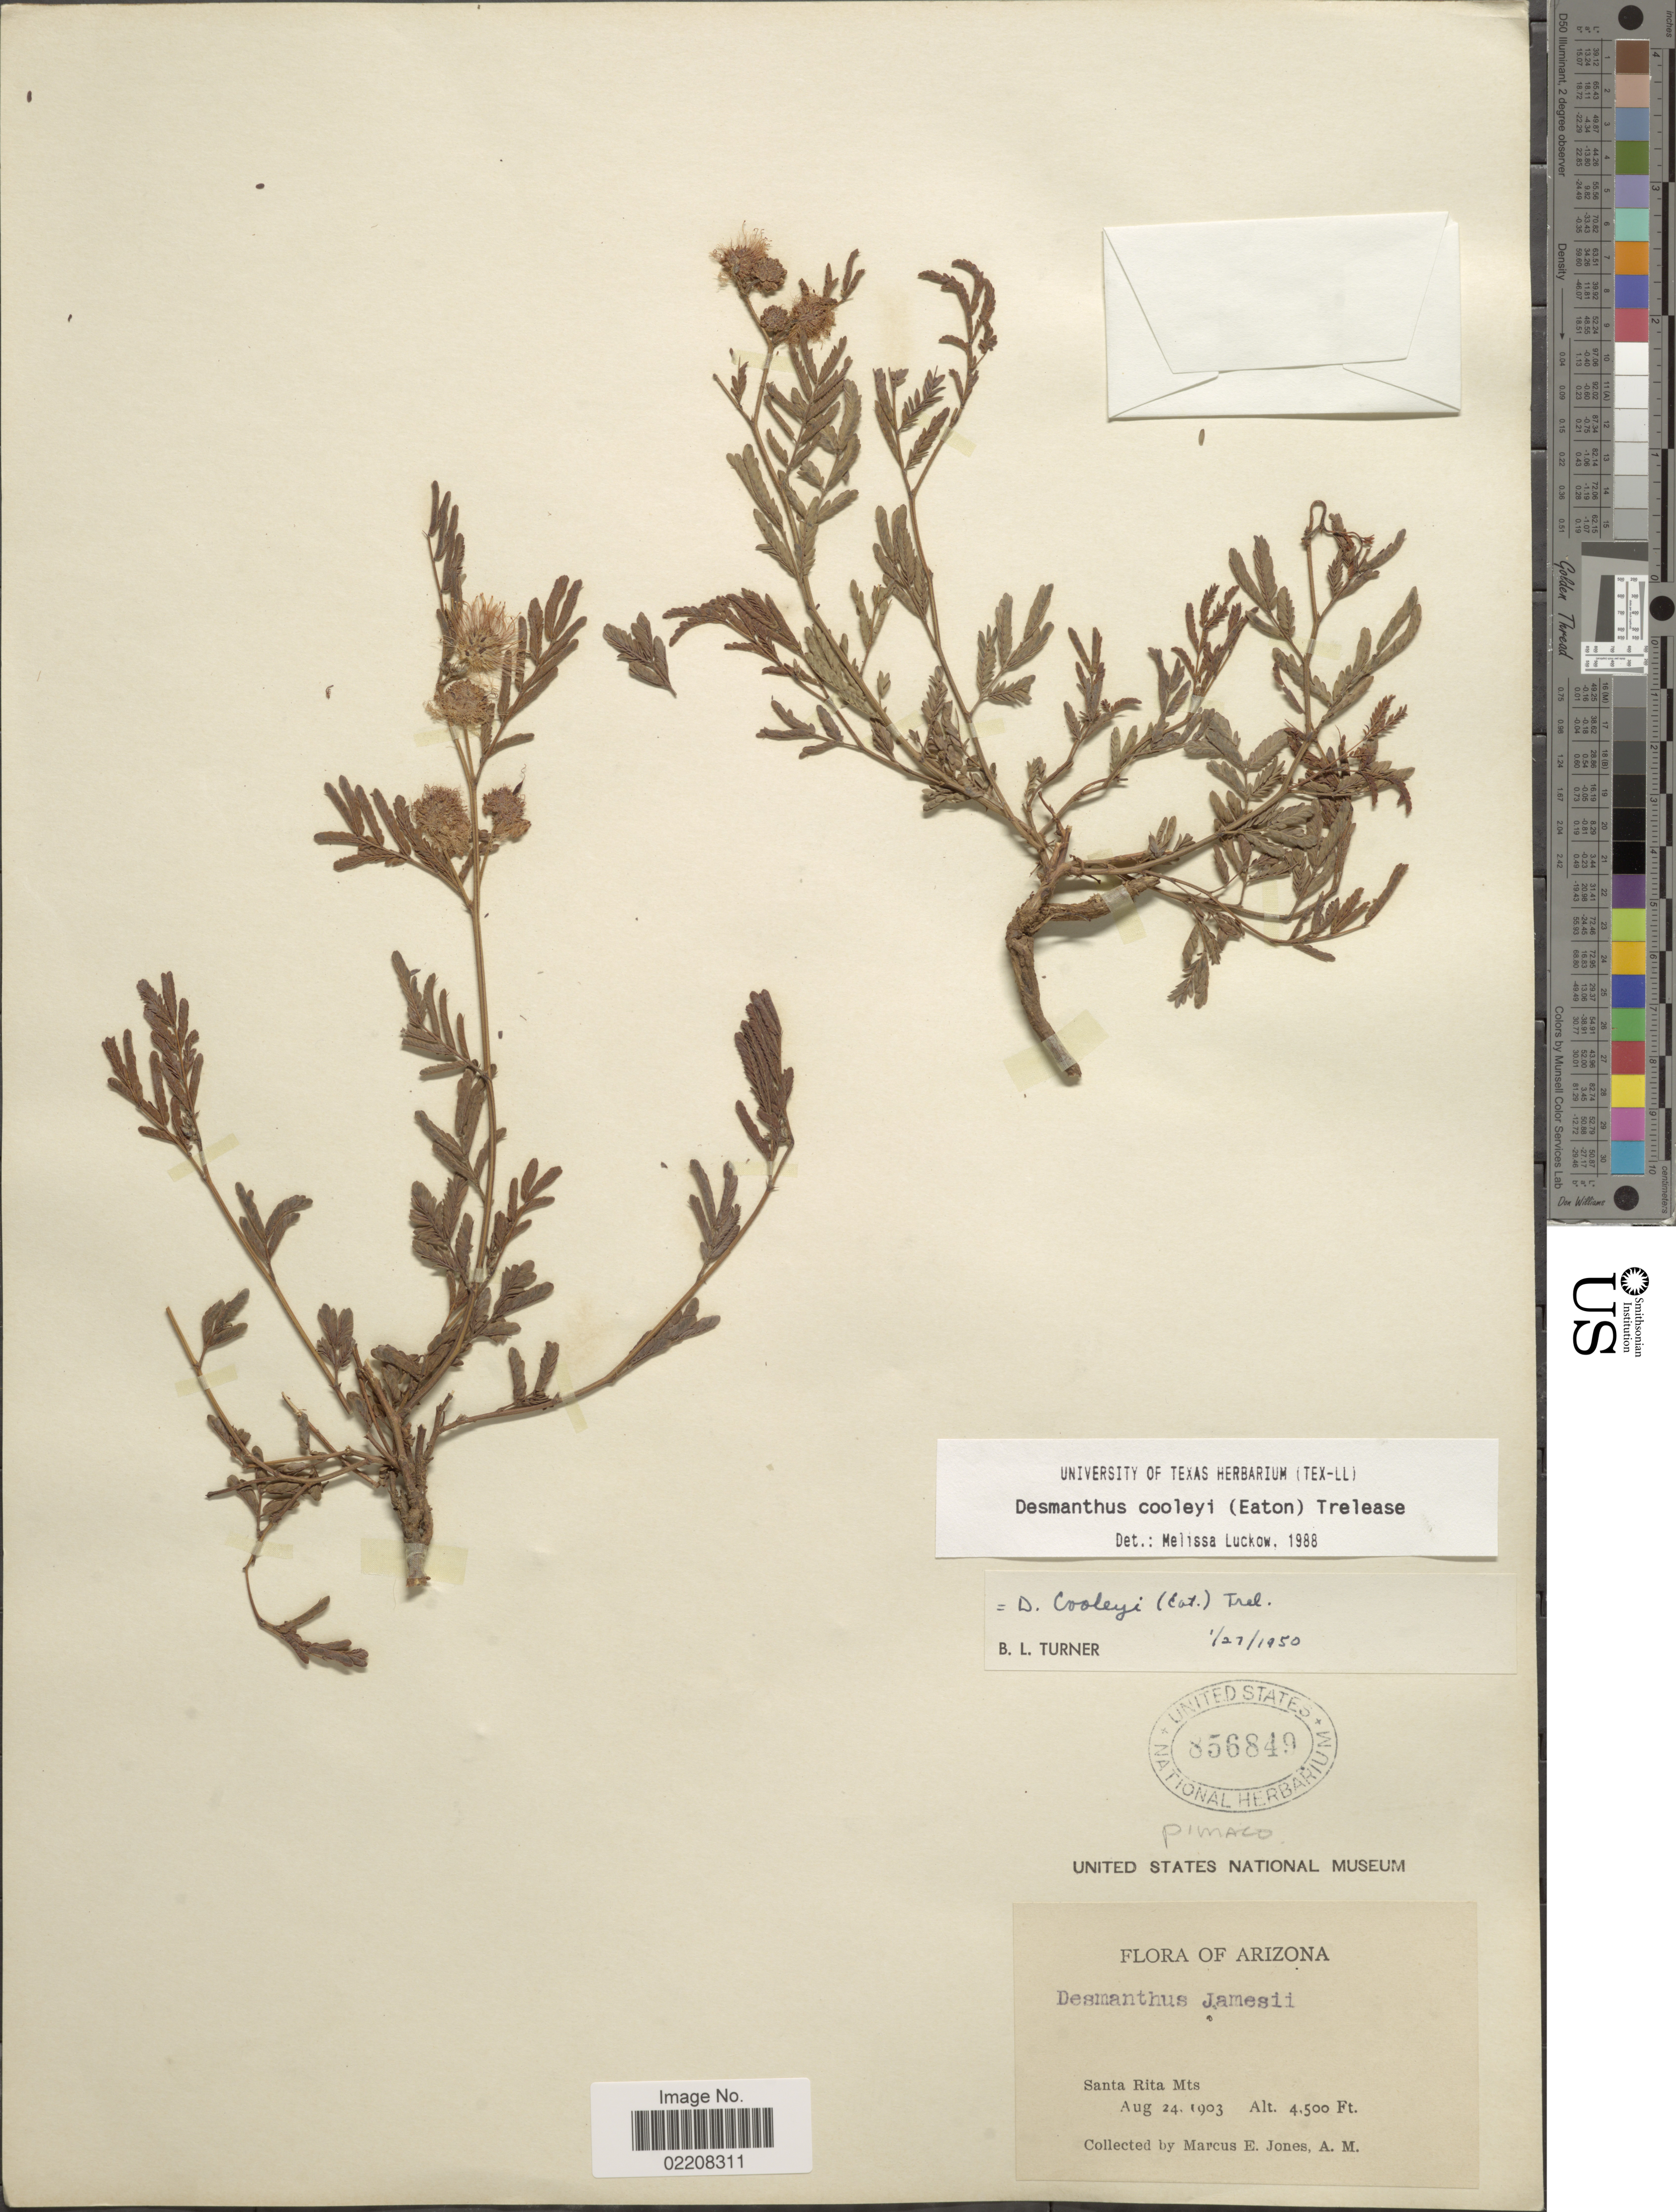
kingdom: Plantae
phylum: Tracheophyta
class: Magnoliopsida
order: Fabales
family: Fabaceae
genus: Desmanthus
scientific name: Desmanthus cooleyi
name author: (Eaton) Trel.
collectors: M. E. Jones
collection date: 1903-08-24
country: United States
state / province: Arizona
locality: Santa Rita Mts. Pima Co.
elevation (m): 1372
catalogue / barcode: US 856849